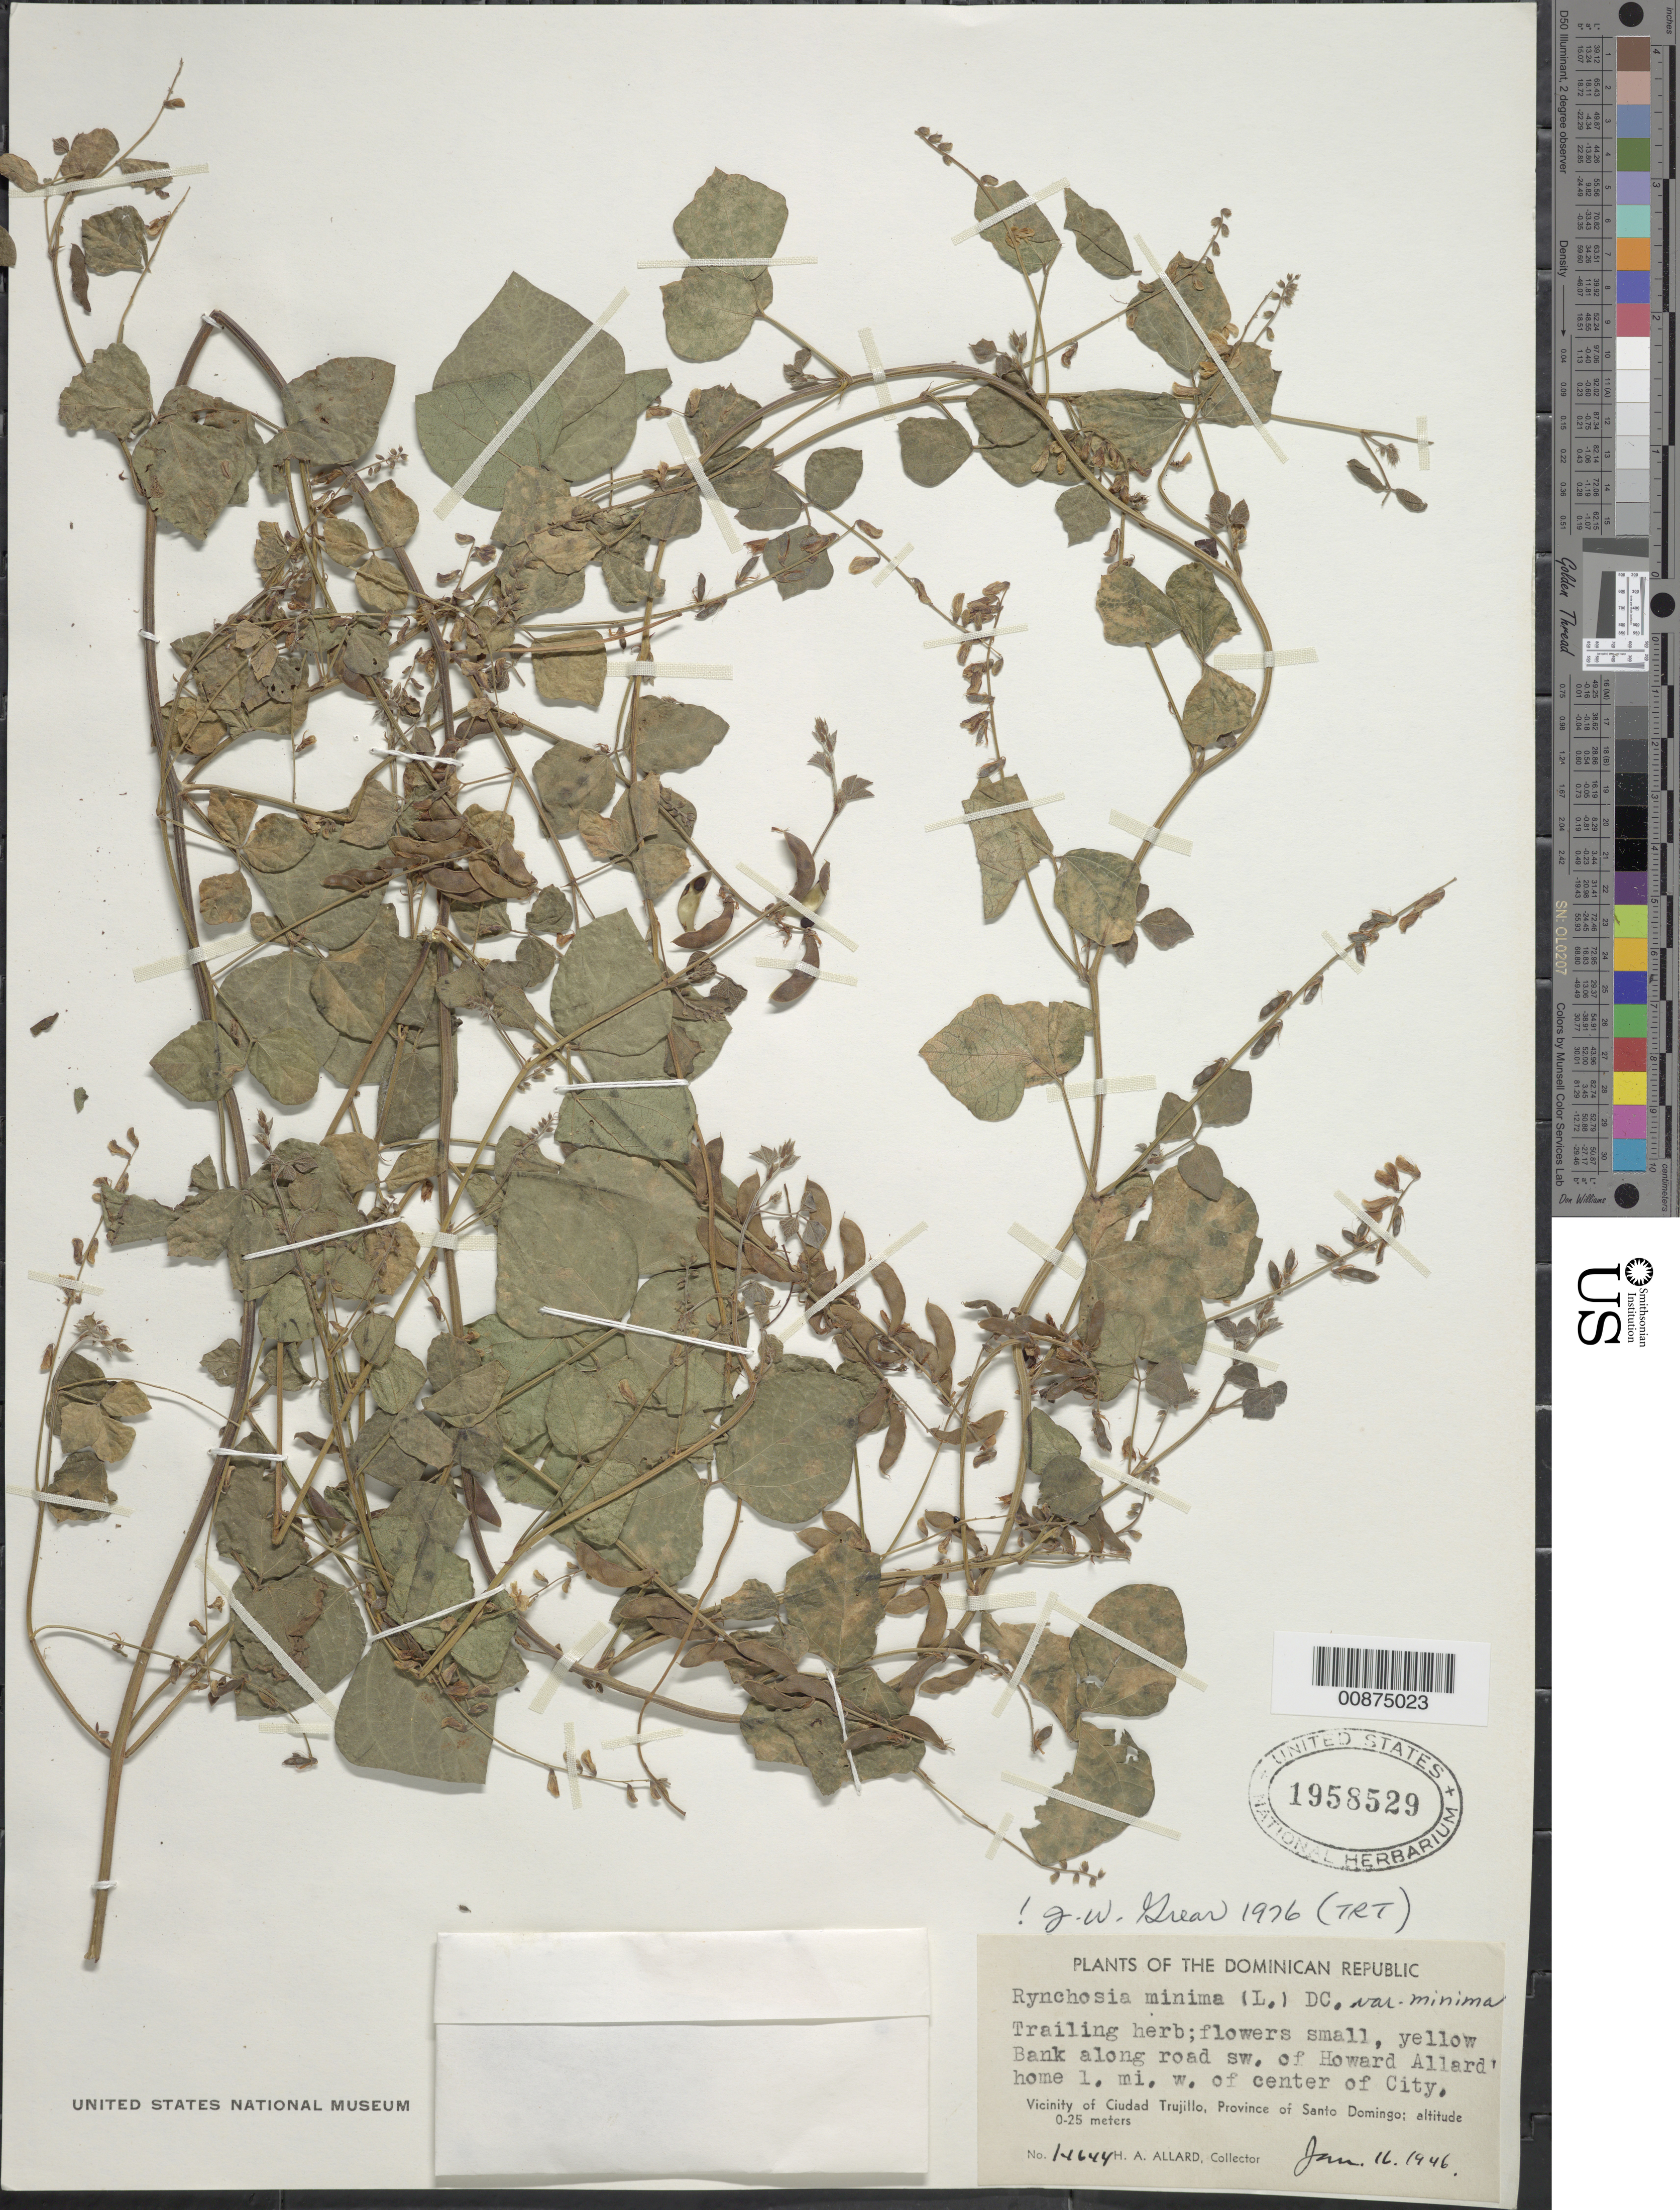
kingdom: Plantae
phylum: Tracheophyta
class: Magnoliopsida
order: Fabales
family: Fabaceae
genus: Rhynchosia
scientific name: Rhynchosia minima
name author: (L.) DC.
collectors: H. A. Allard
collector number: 14644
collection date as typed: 16 Jan 1946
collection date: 1946-01-16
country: Dominican Republic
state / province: Distrito Nacional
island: Hispaniola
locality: Vicinity of Ciudad Trujillo, Province of Santo Domingo (obsolete). SW of Howard Allard's home, 1 mi. W of center of city.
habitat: Bank along road.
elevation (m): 0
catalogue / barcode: US 1958529